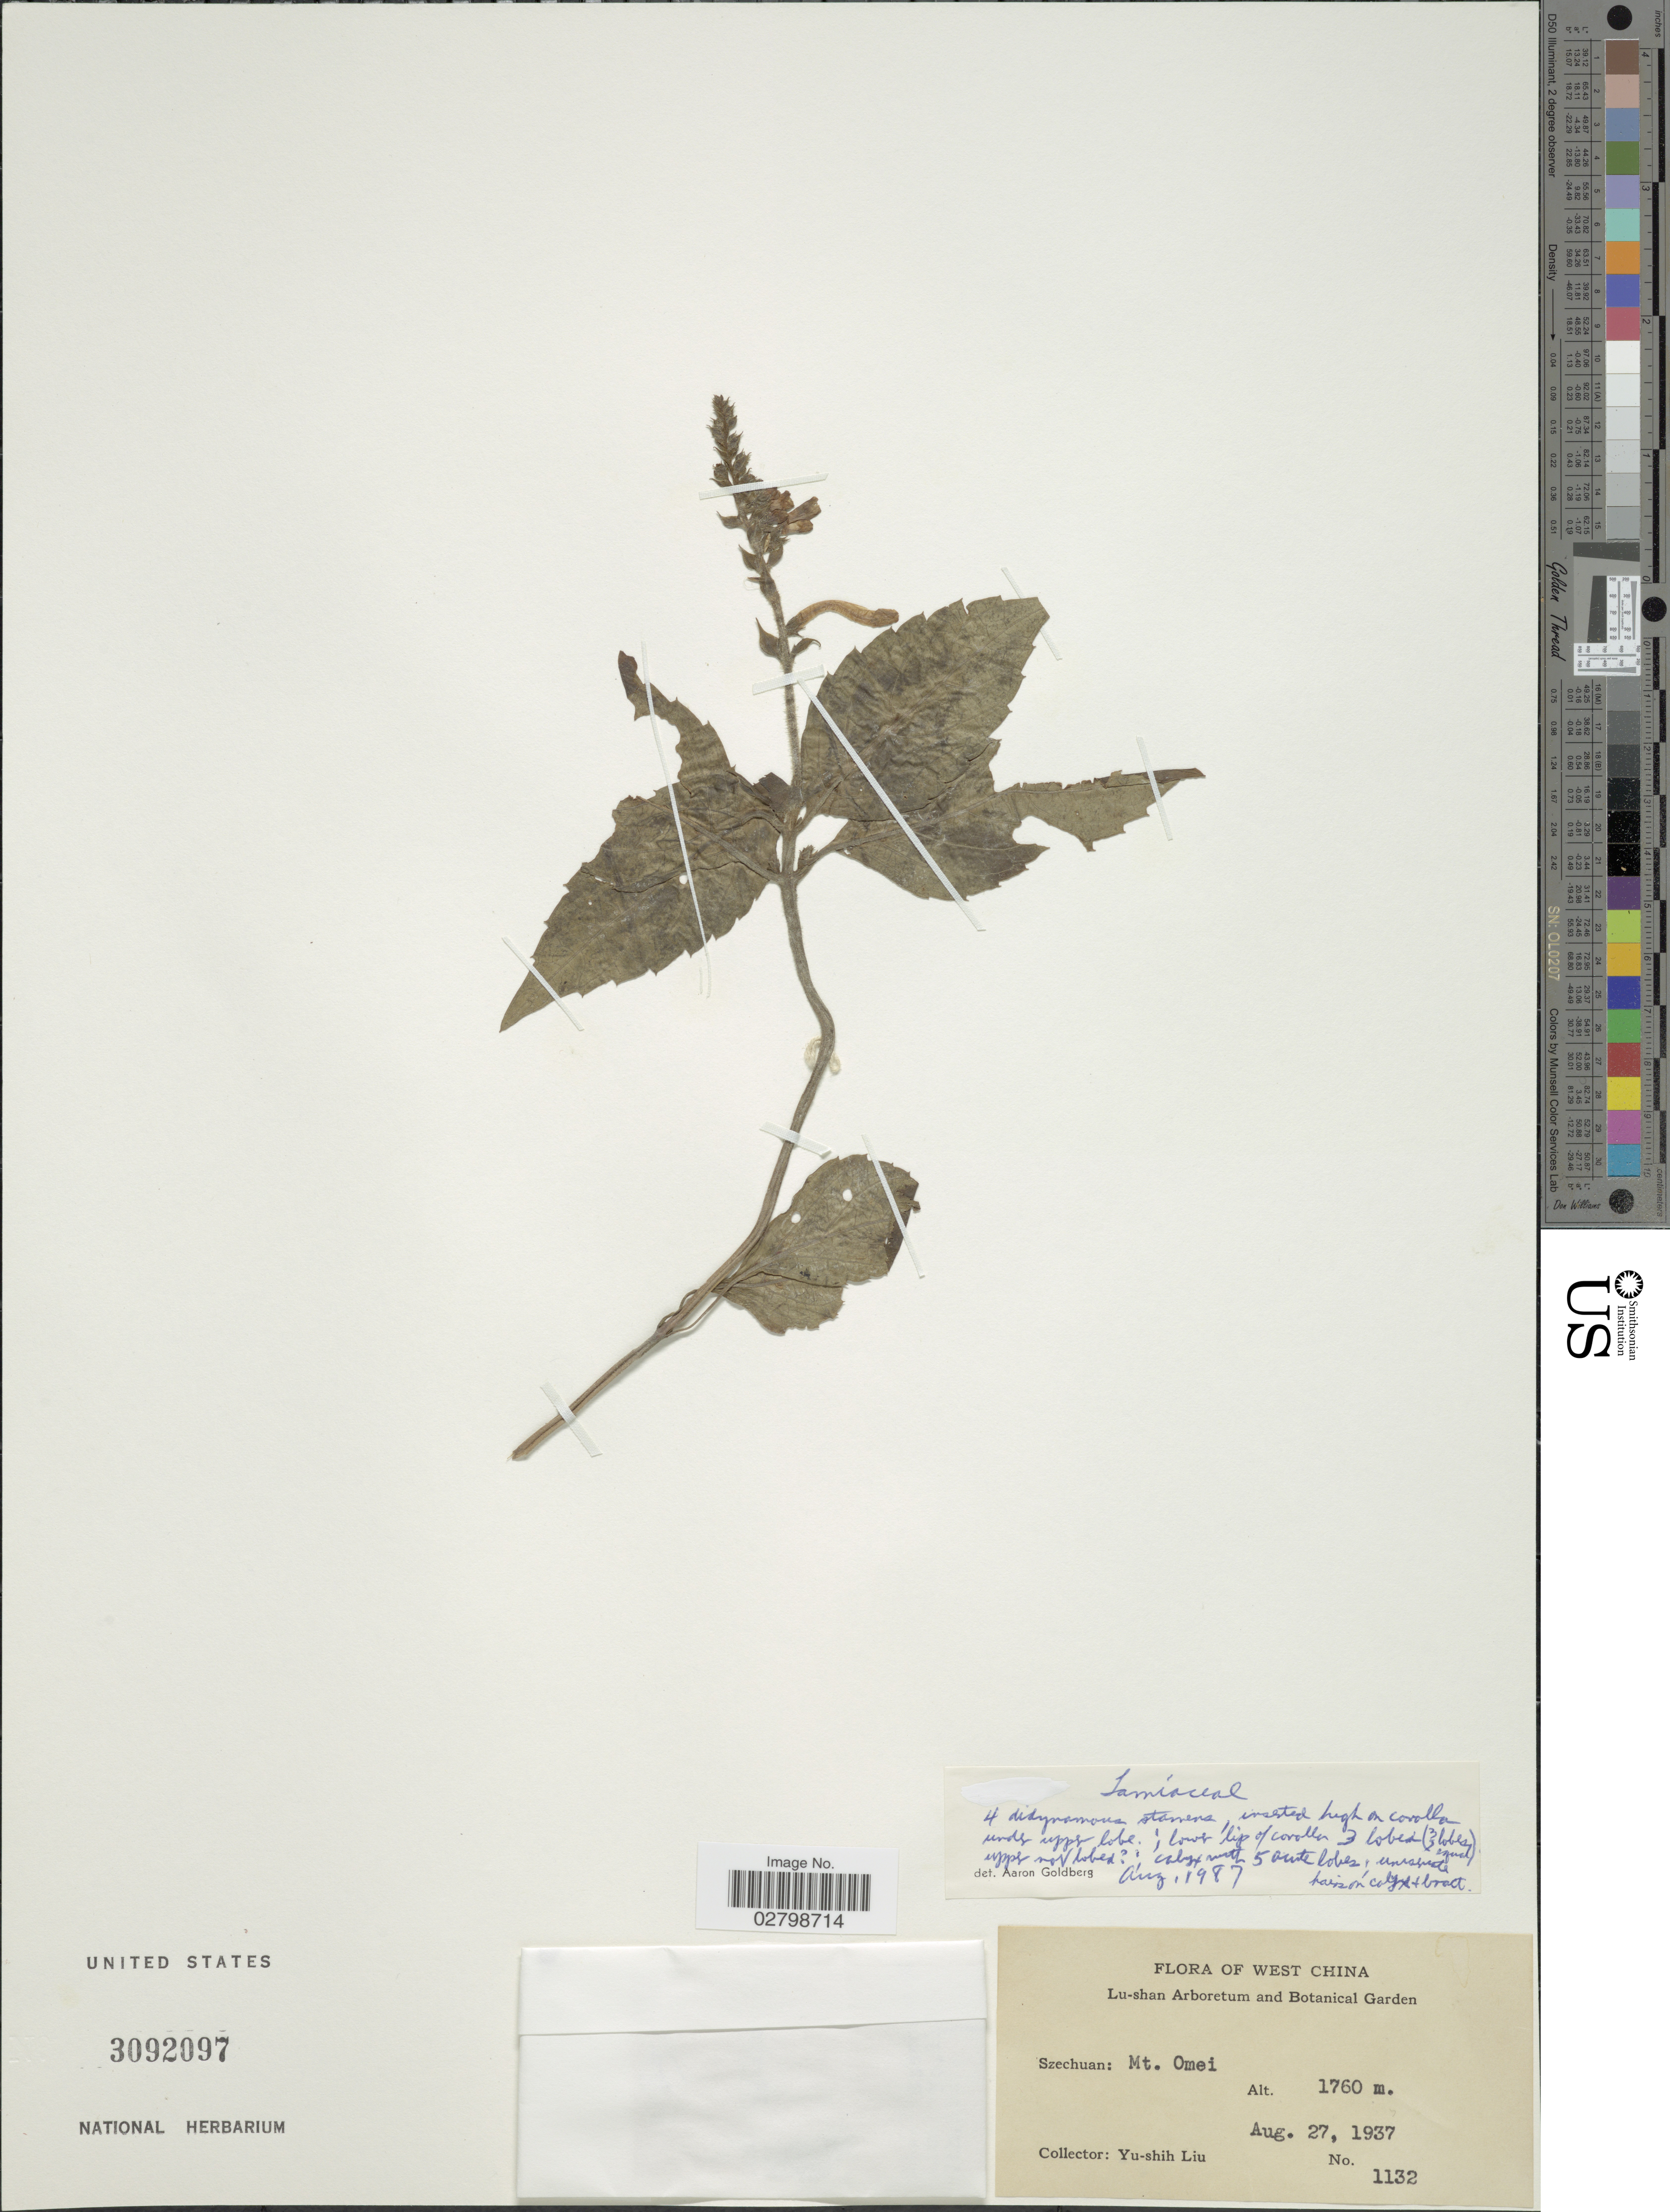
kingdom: Plantae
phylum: Tracheophyta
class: Magnoliopsida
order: Lamiales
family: Lamiaceae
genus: Microtoena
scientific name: Microtoena sp.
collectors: Y.-S. Liu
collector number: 1132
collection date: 1937-08-27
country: China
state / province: Sichuan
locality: West China, Szechuan: Mt. Omei.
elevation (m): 1760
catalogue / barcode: US 3092097